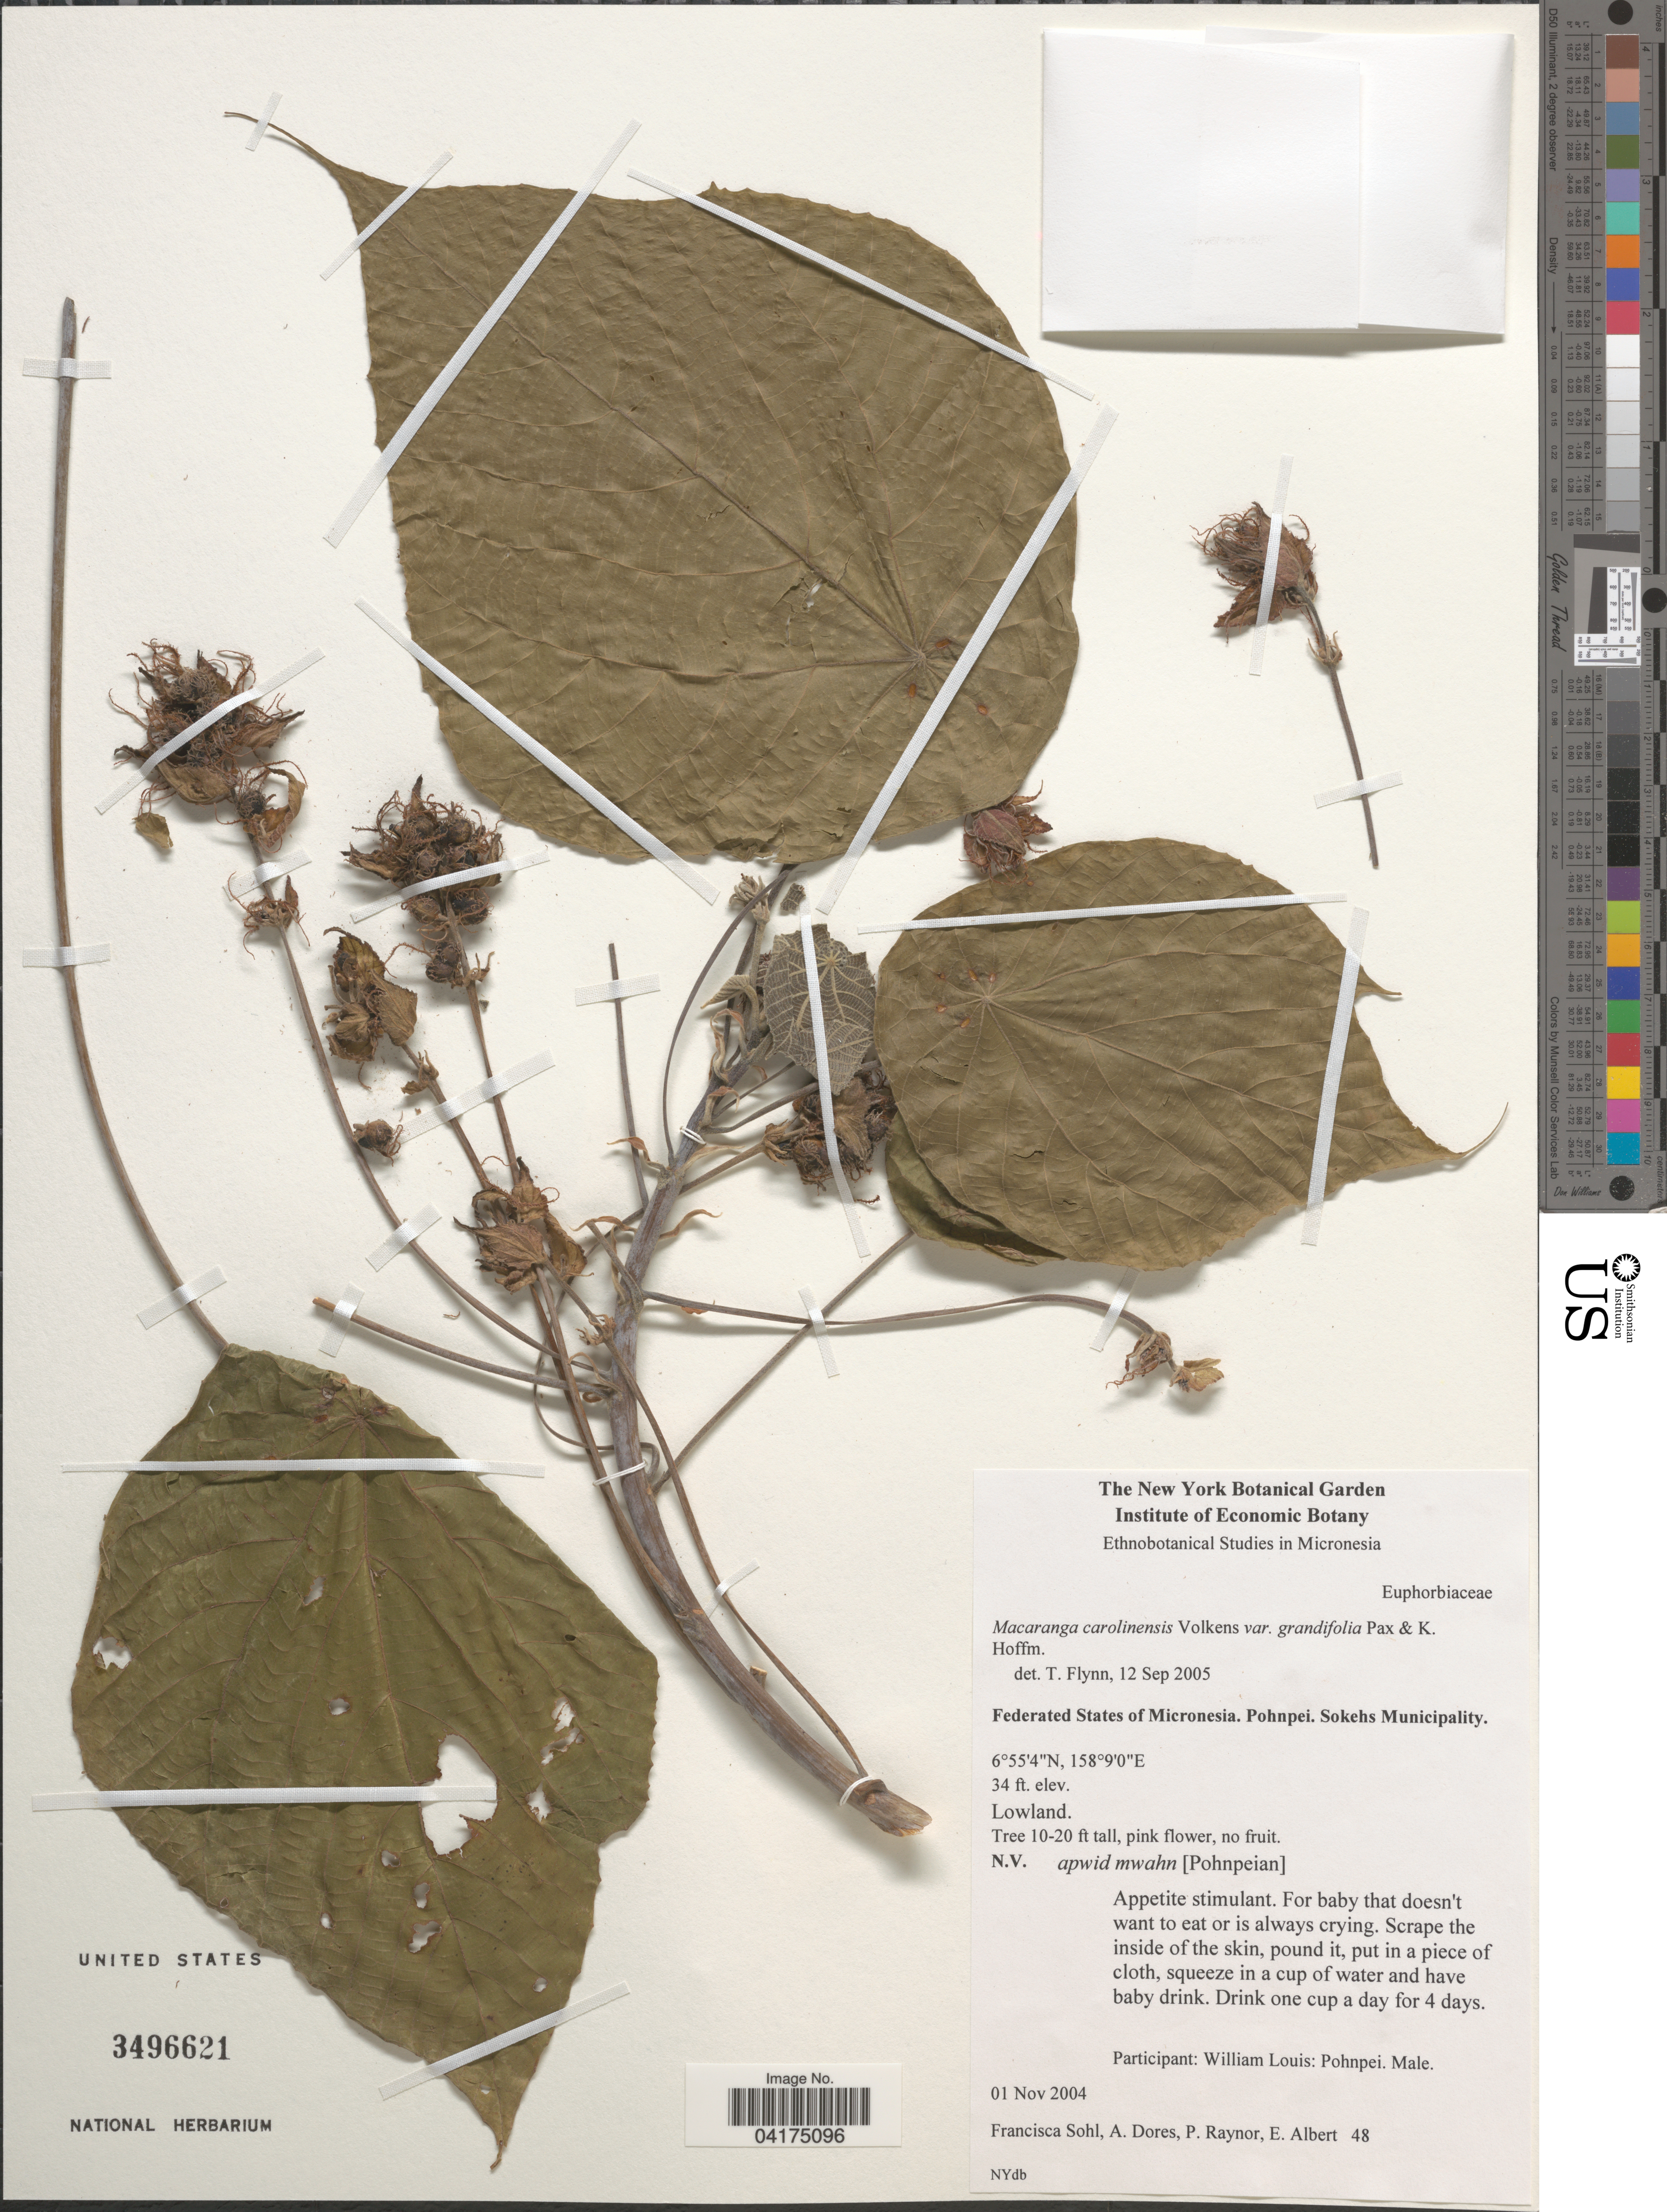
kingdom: Plantae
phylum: Tracheophyta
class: Magnoliopsida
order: Malpighiales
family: Euphorbiaceae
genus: Macaranga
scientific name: Macaranga carolinensis var. grandifolia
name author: Pax & K. Hoffm.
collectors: F. Sohl, A. Dores, P. Raynor & E. Albert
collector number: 48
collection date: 2004-11-01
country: Micronesia, Federated States of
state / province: Pohnpei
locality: Sokehs Municipality.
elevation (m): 10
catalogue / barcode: US 3496621